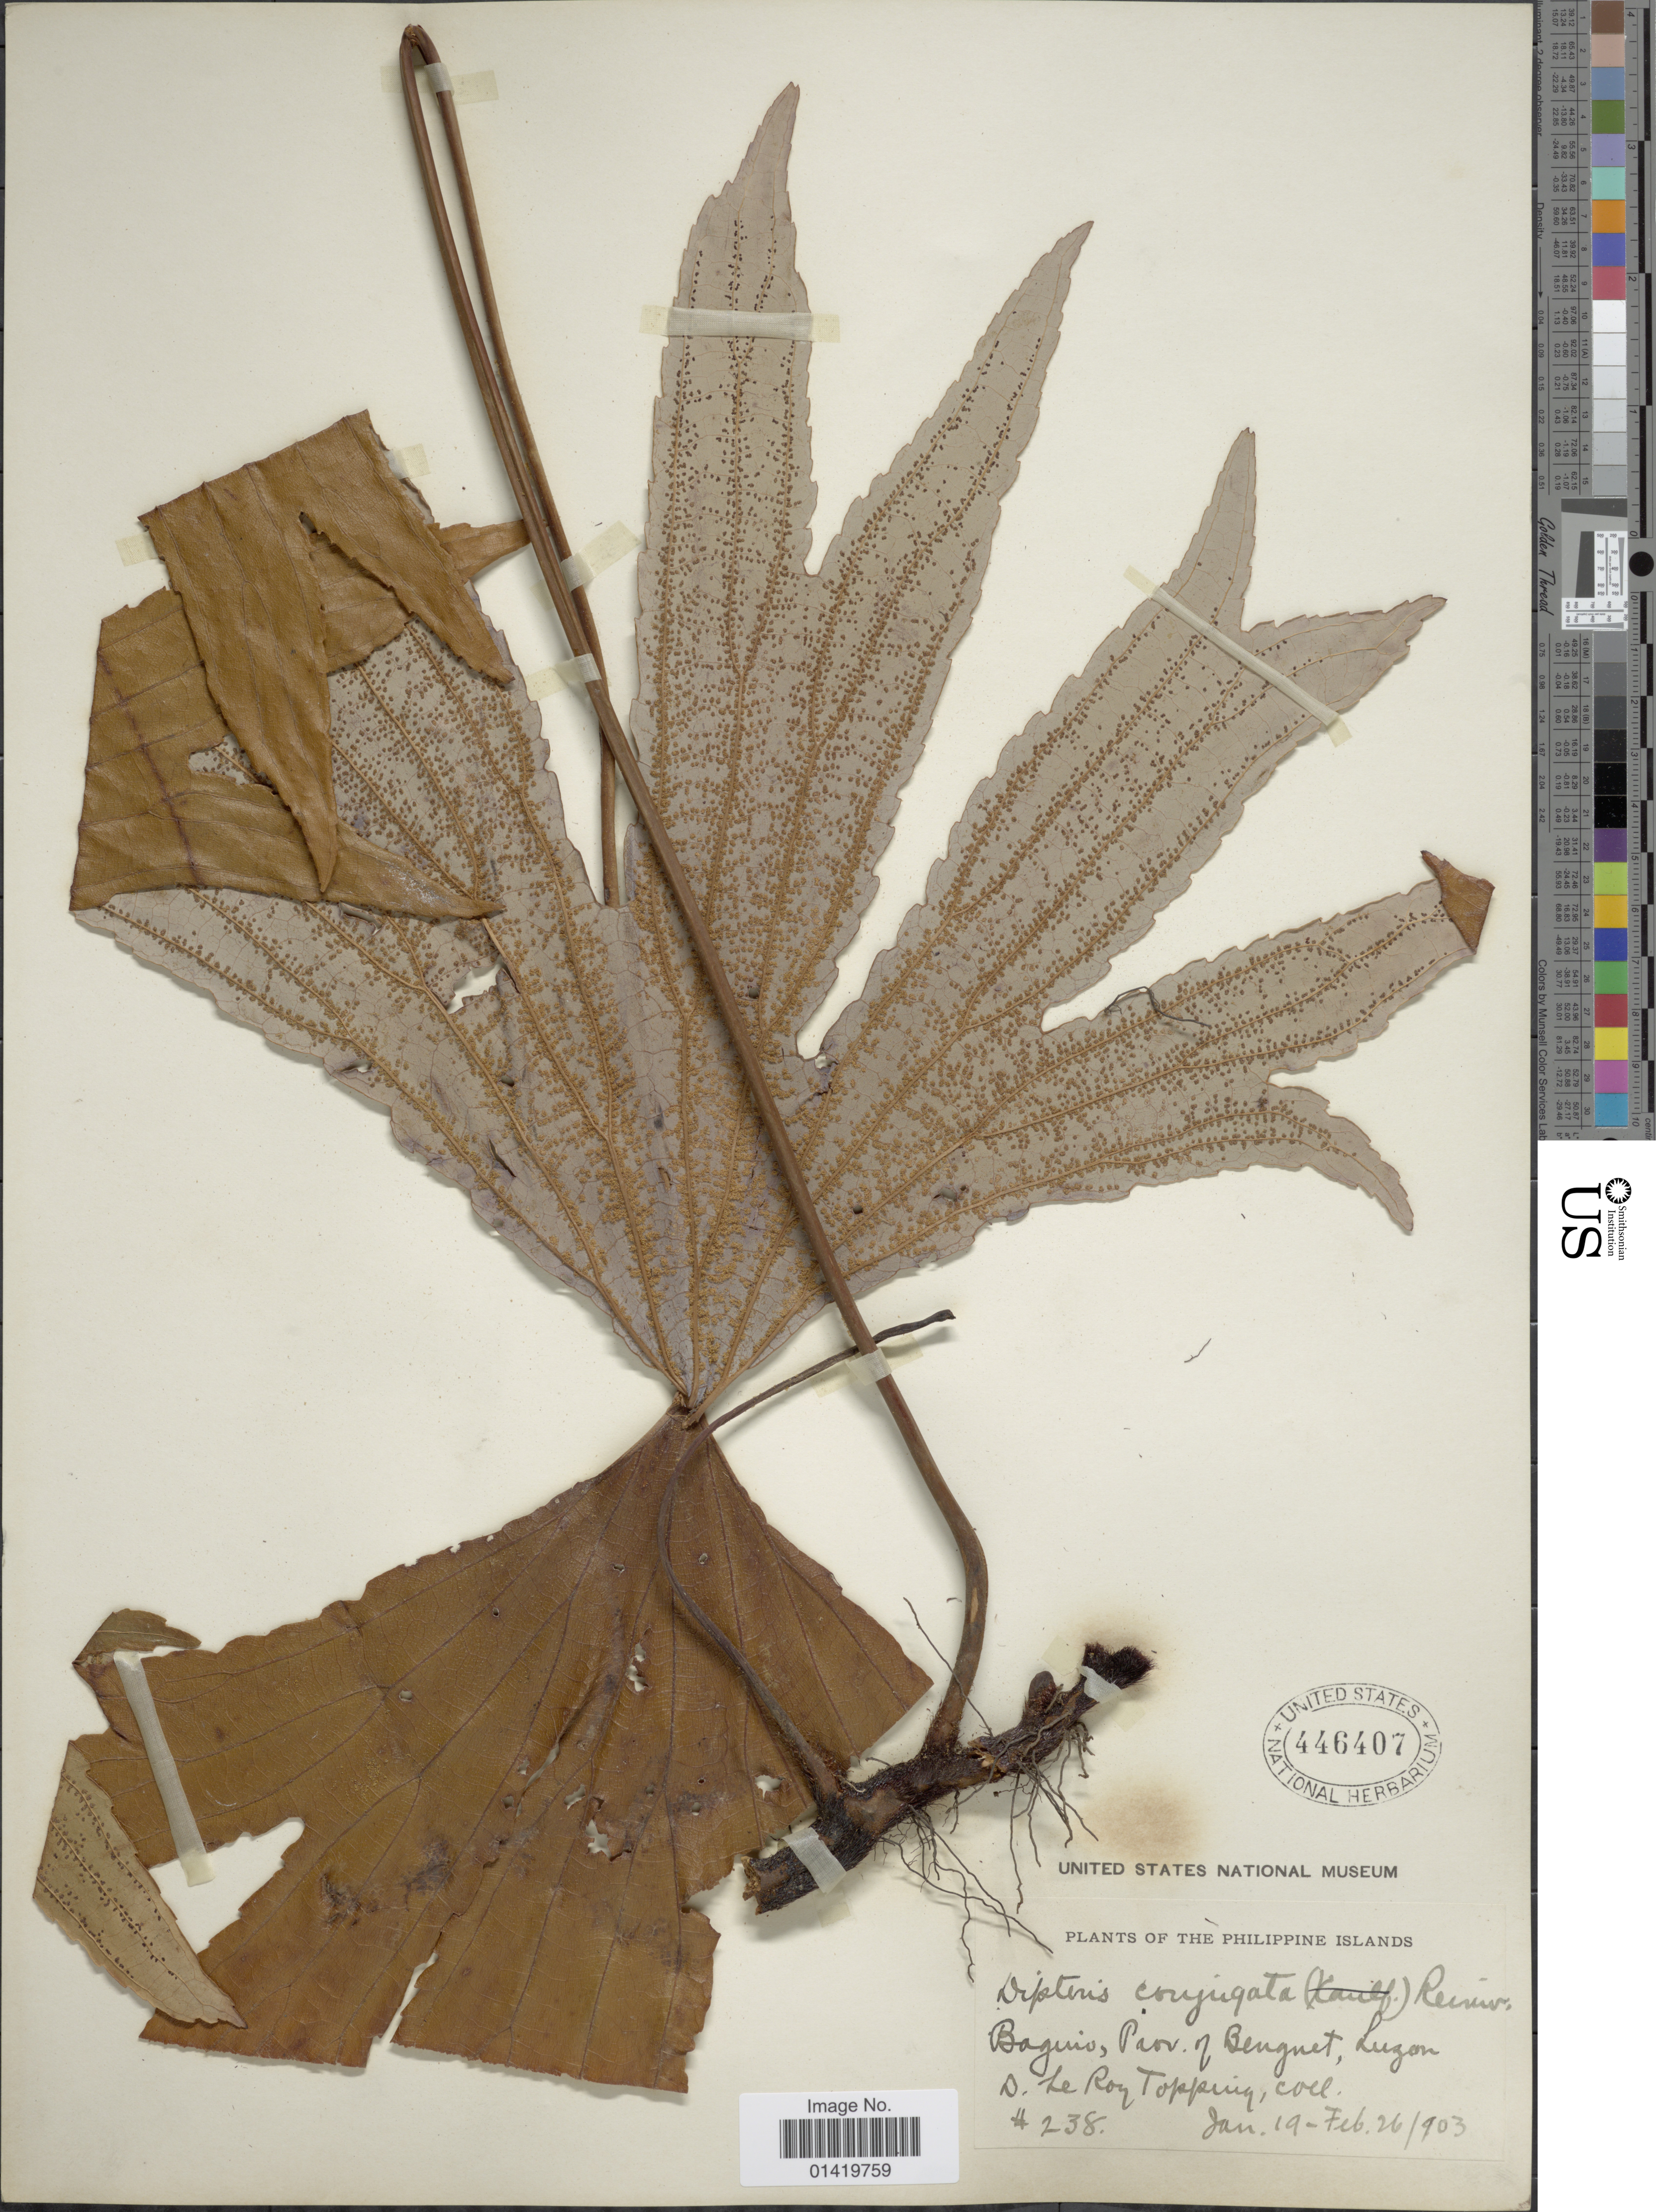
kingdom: Plantae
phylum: Tracheophyta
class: Polypodiopsida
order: Gleicheniales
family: Dipteridaceae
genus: Dipteris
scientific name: Dipteris conjugata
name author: Reinw.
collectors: D. L. Topping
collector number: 238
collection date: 1903-01-19/1903-02-26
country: Philippines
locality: Baguio, Prov. of Benguet, Luzon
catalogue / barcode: US 446407